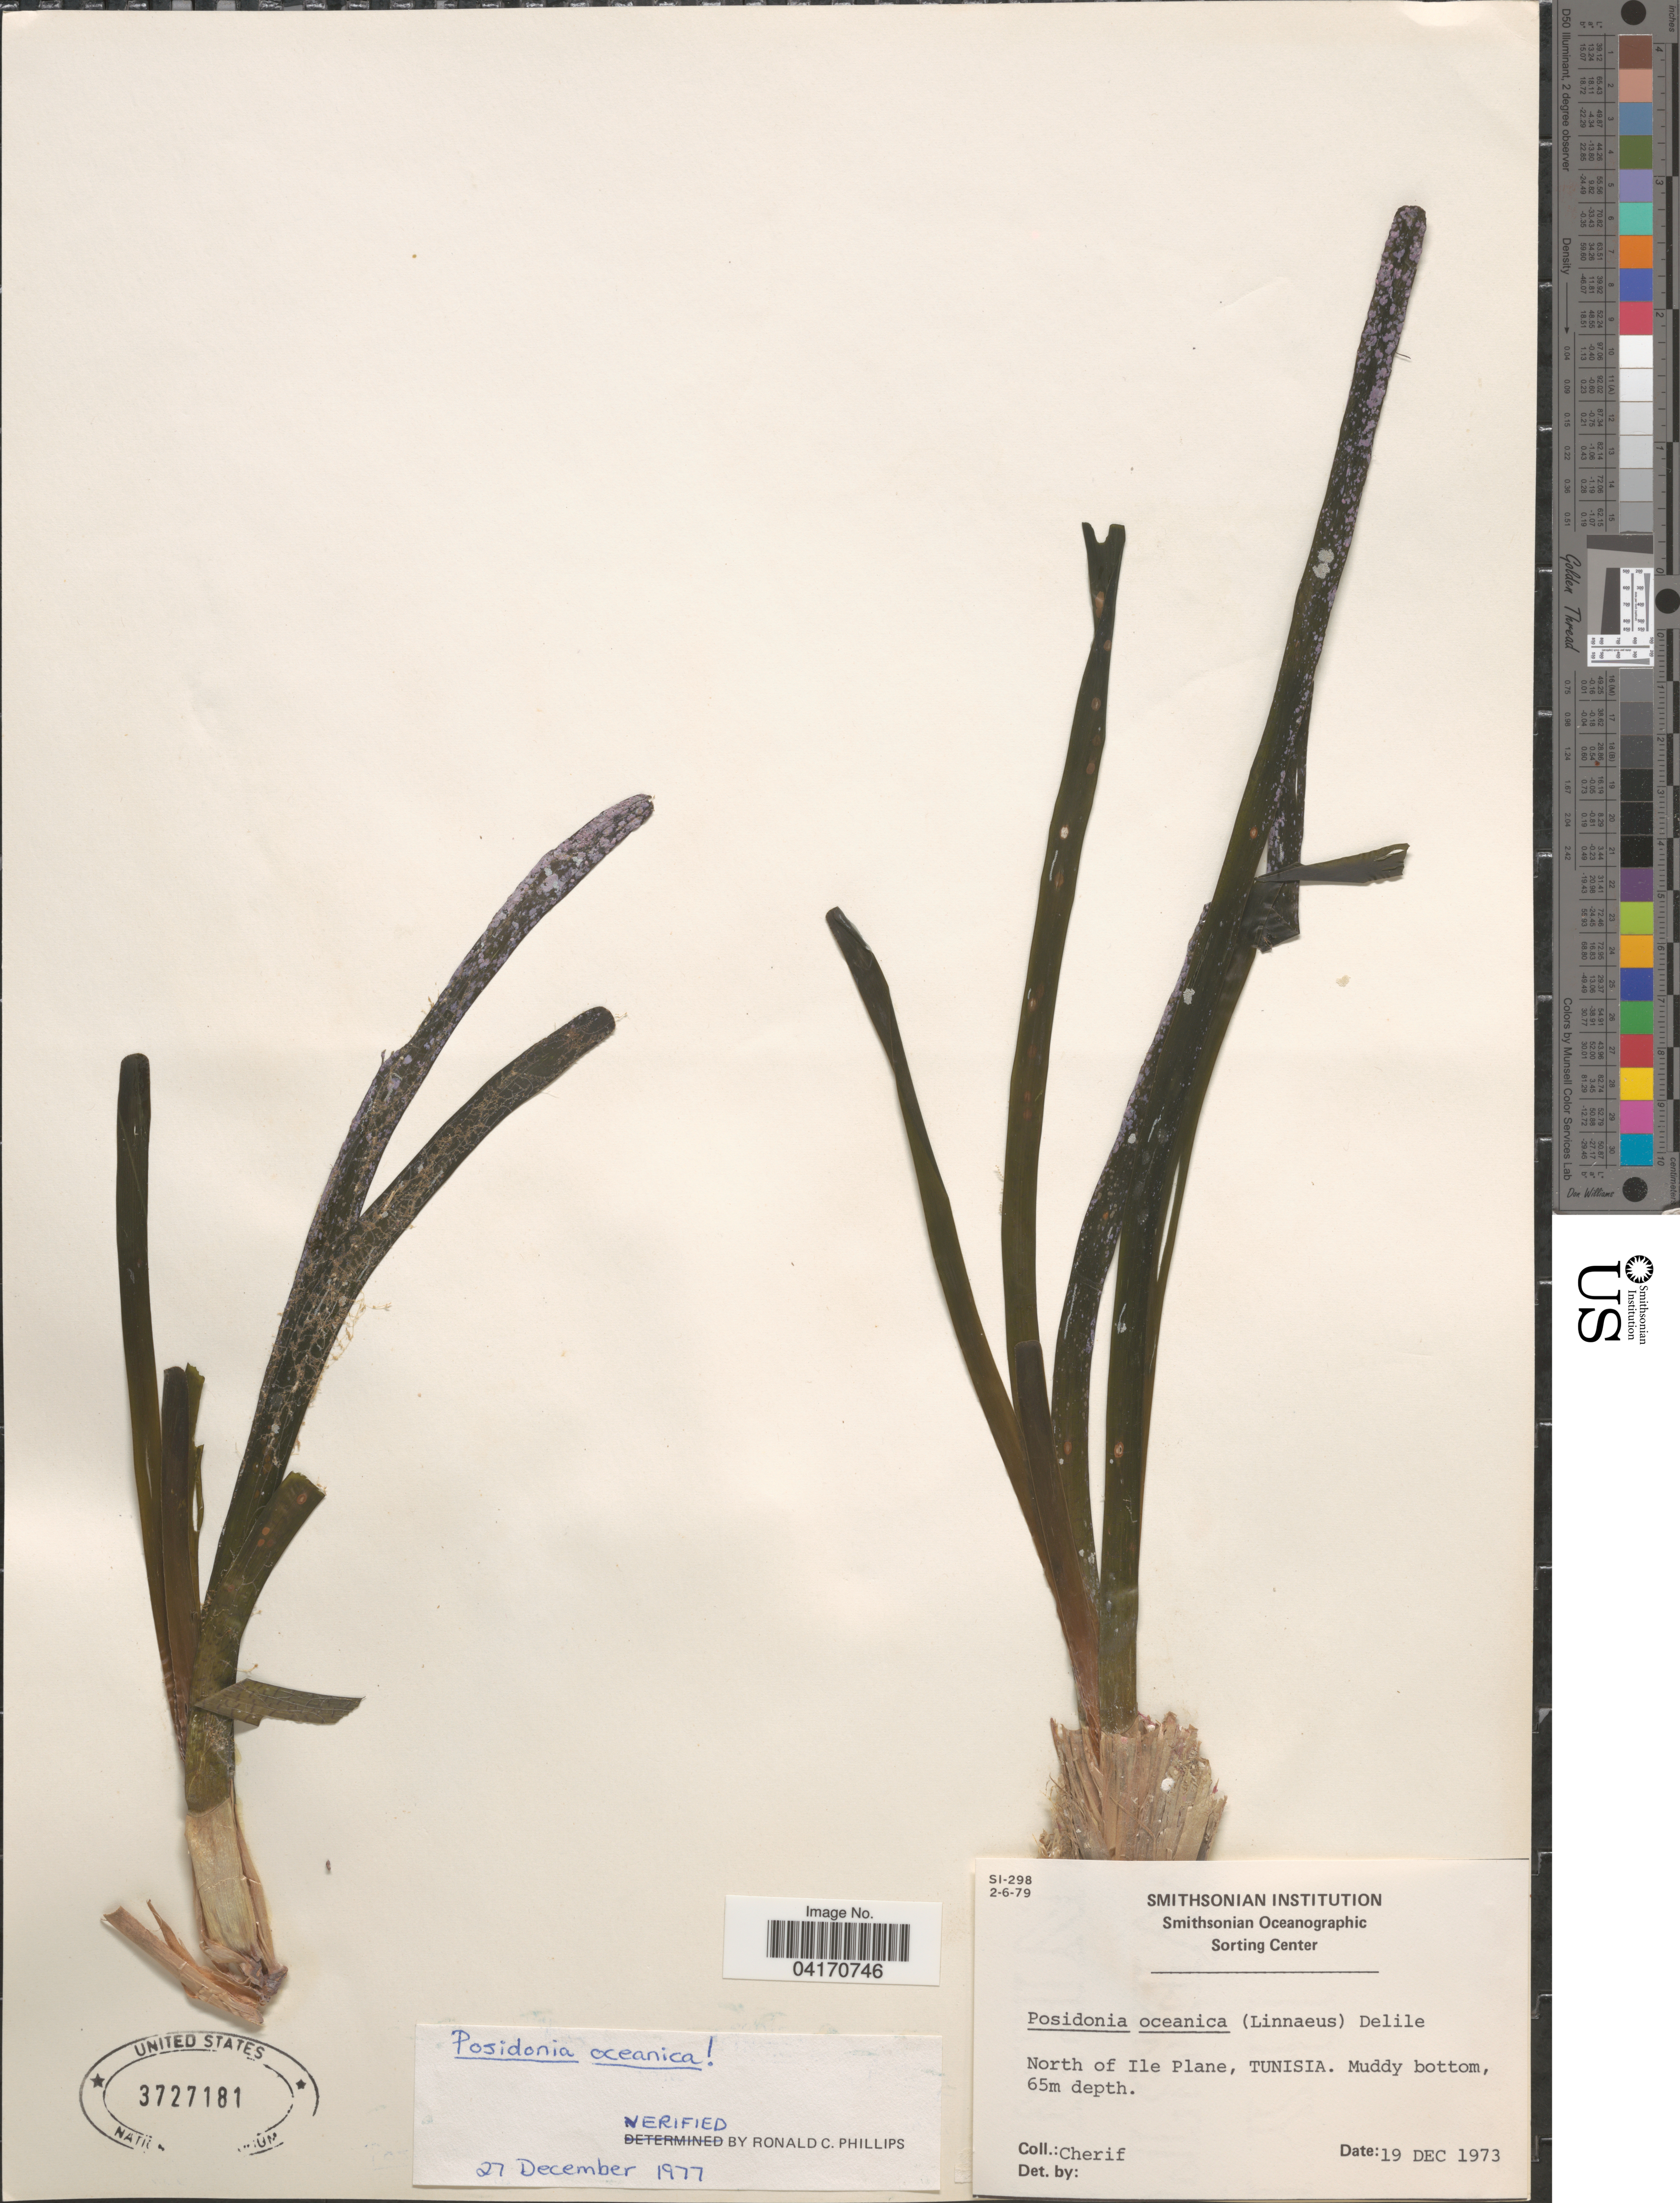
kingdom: Plantae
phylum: Tracheophyta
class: Liliopsida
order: Alismatales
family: Posidoniaceae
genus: Posidonia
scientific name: Posidonia oceanica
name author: (L.) Delile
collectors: -. Cherif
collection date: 1973-12-19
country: Tunisia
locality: North of Ile Plane.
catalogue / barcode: US 3727181